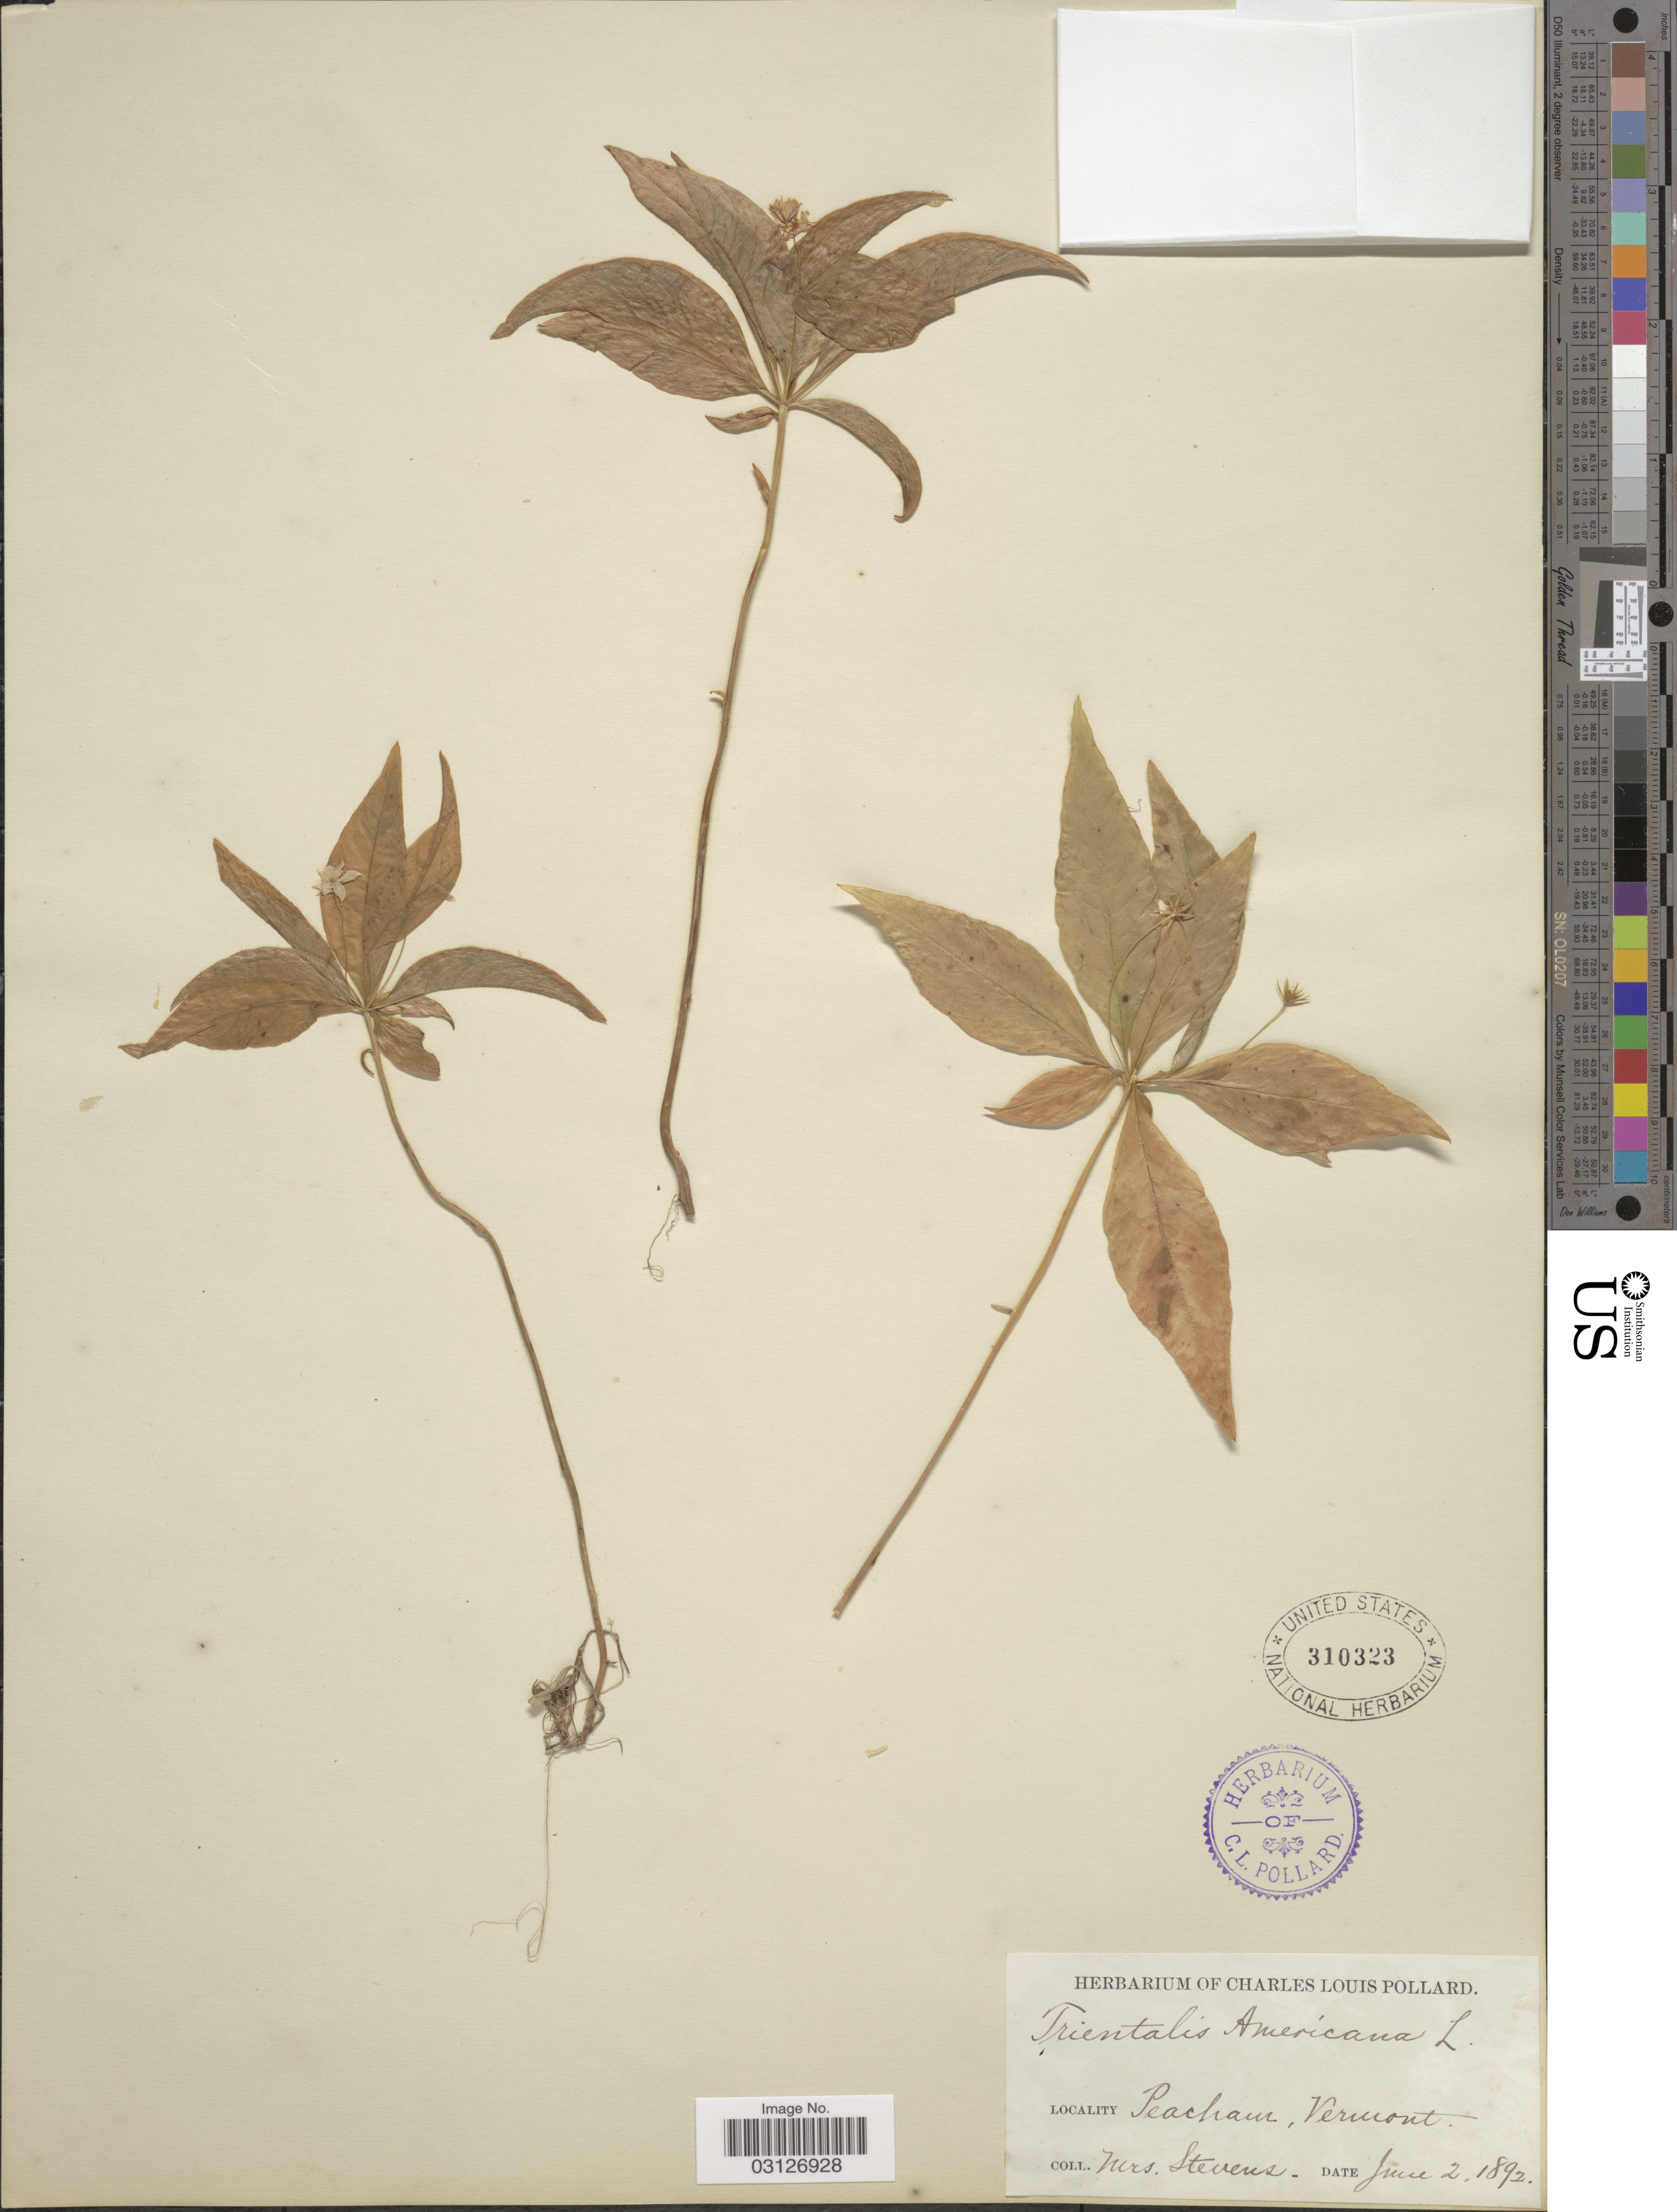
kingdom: Plantae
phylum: Tracheophyta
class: Magnoliopsida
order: Ericales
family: Primulaceae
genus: Trientalis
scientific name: Trientalis americana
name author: Pursh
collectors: Stevens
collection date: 1892-06-02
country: United States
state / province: Vermont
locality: Peacham.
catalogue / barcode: US 310323